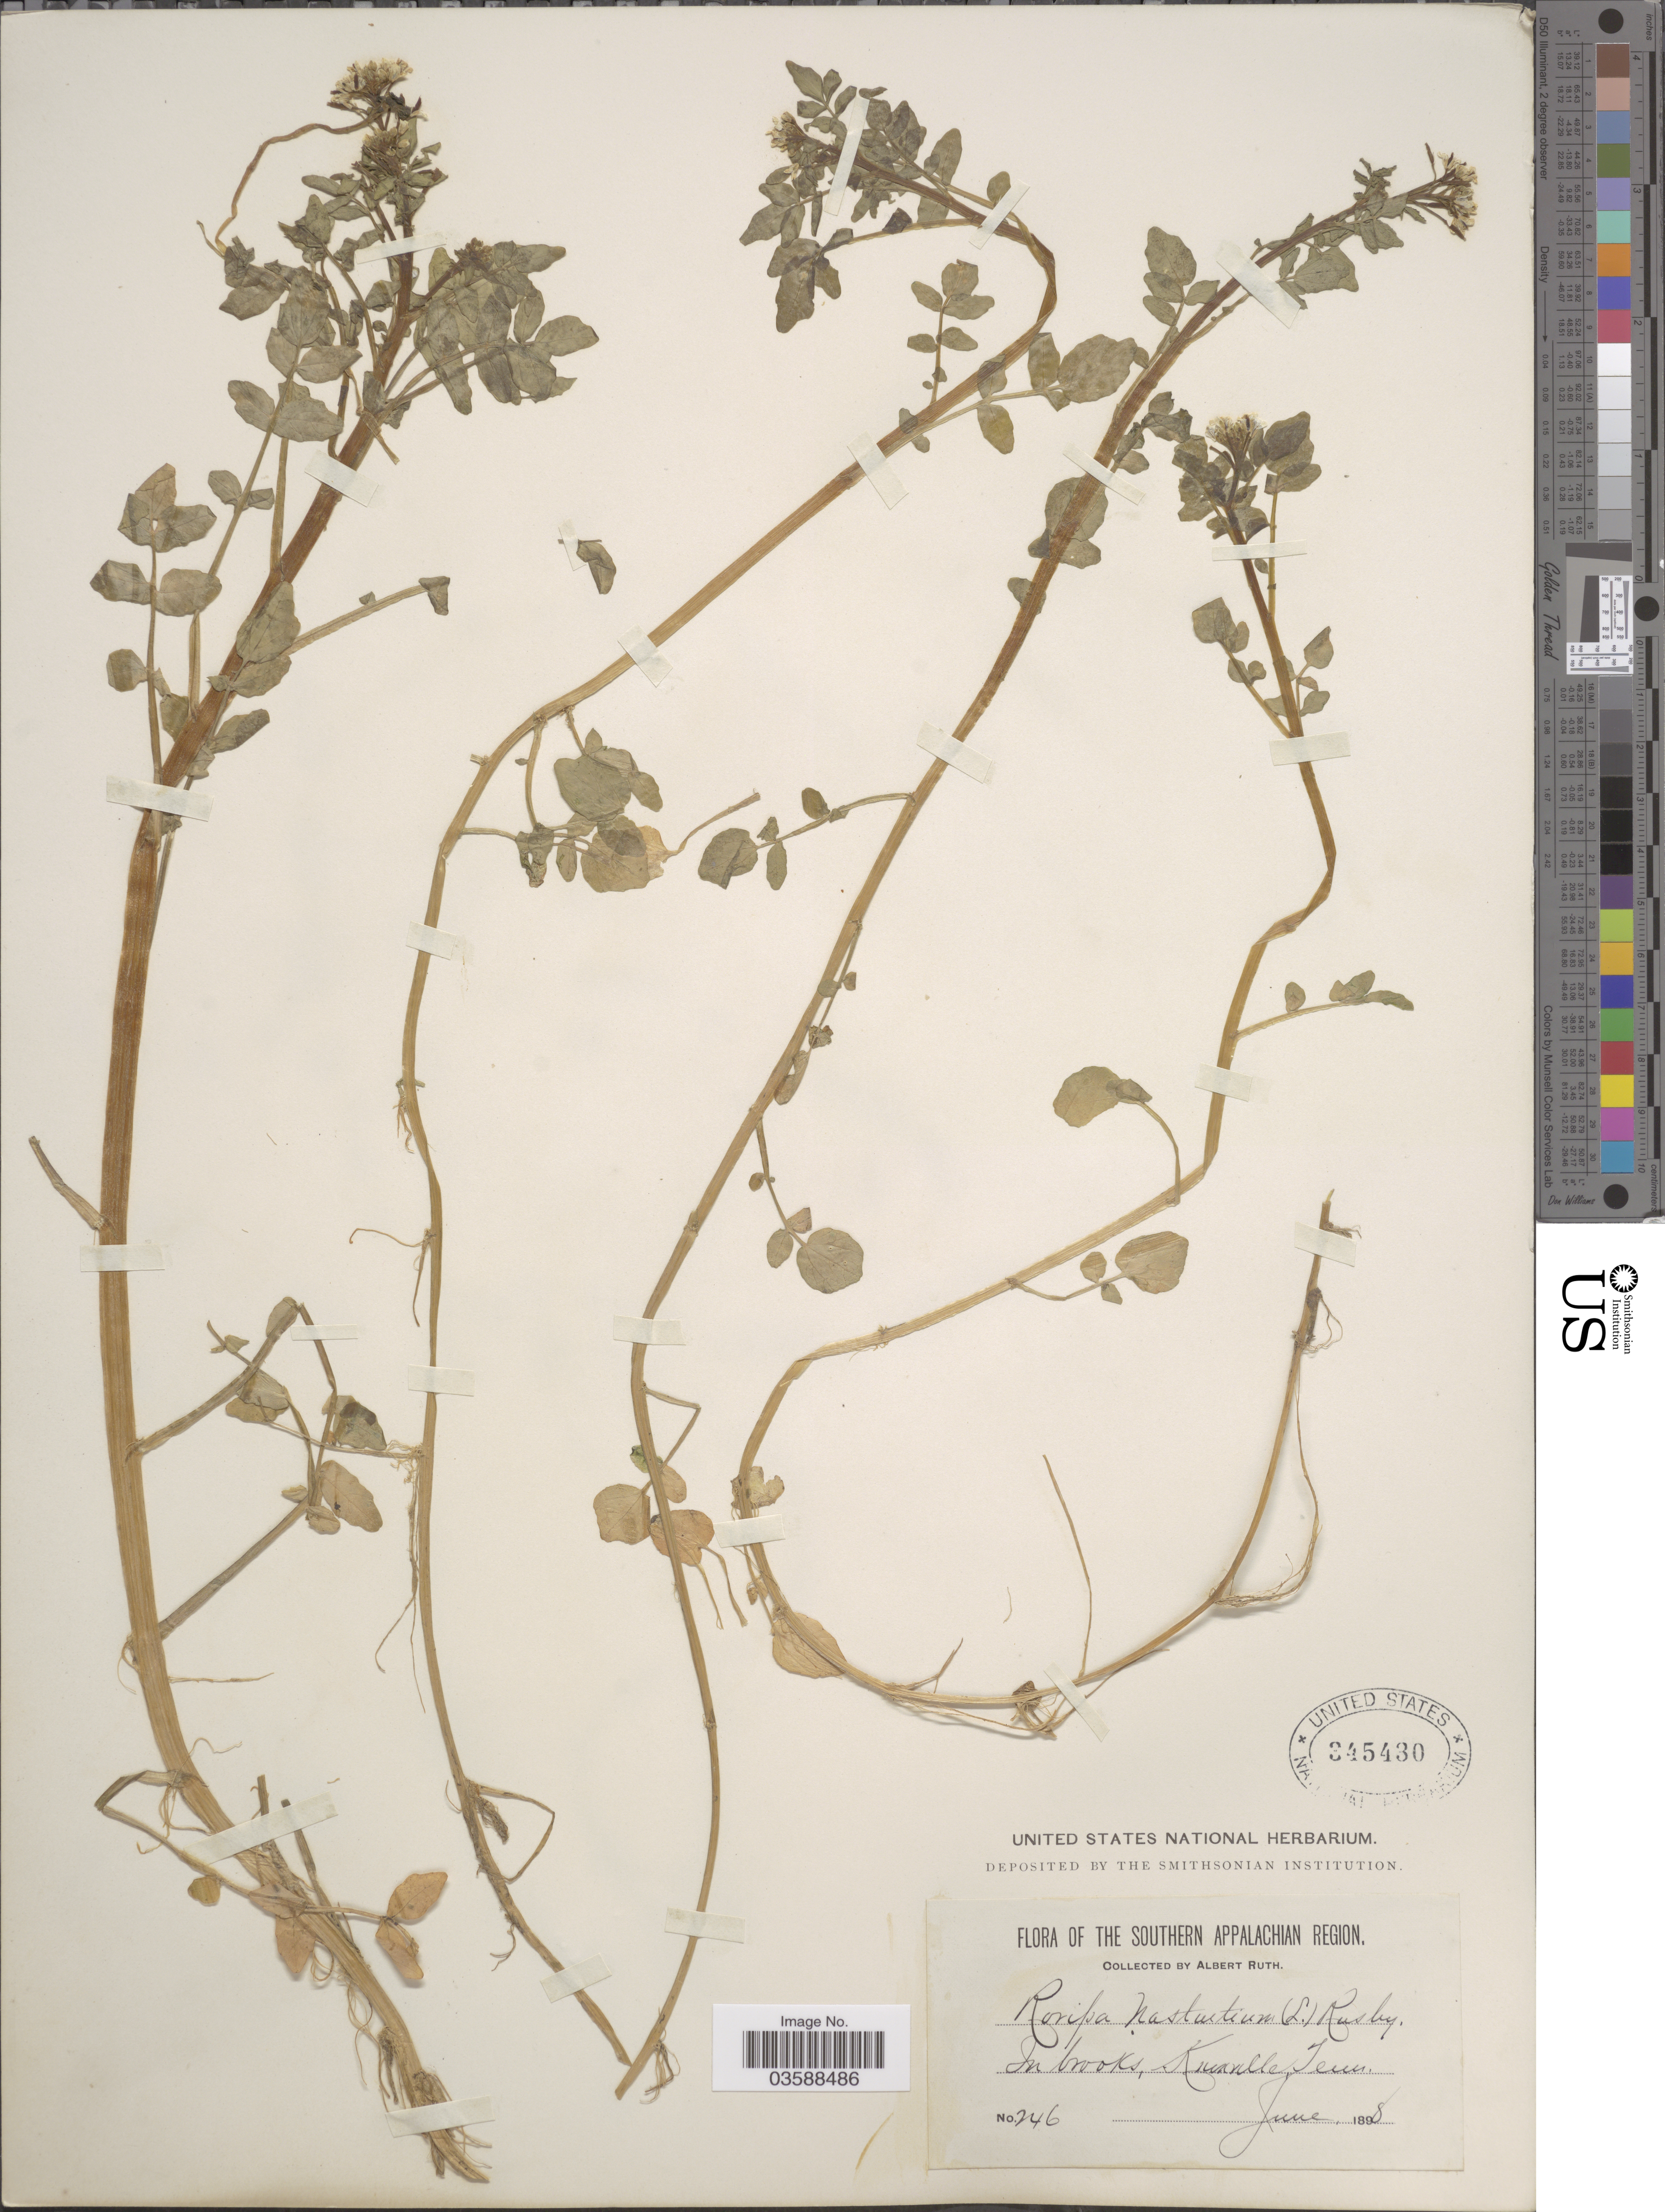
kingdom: Plantae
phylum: Tracheophyta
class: Magnoliopsida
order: Brassicales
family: Brassicaceae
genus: Nasturtium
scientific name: Nasturtium officinale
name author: R. Br.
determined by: Strong, M. T., (US), Smithsonian Institution - National Museum of Natural History (UNITED STATES)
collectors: A. Ruth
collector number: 246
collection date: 1898-06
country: United States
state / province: Tennessee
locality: The Southern Appalachian Region; In brooks, Knoxville, Tenn.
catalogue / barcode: US 345430